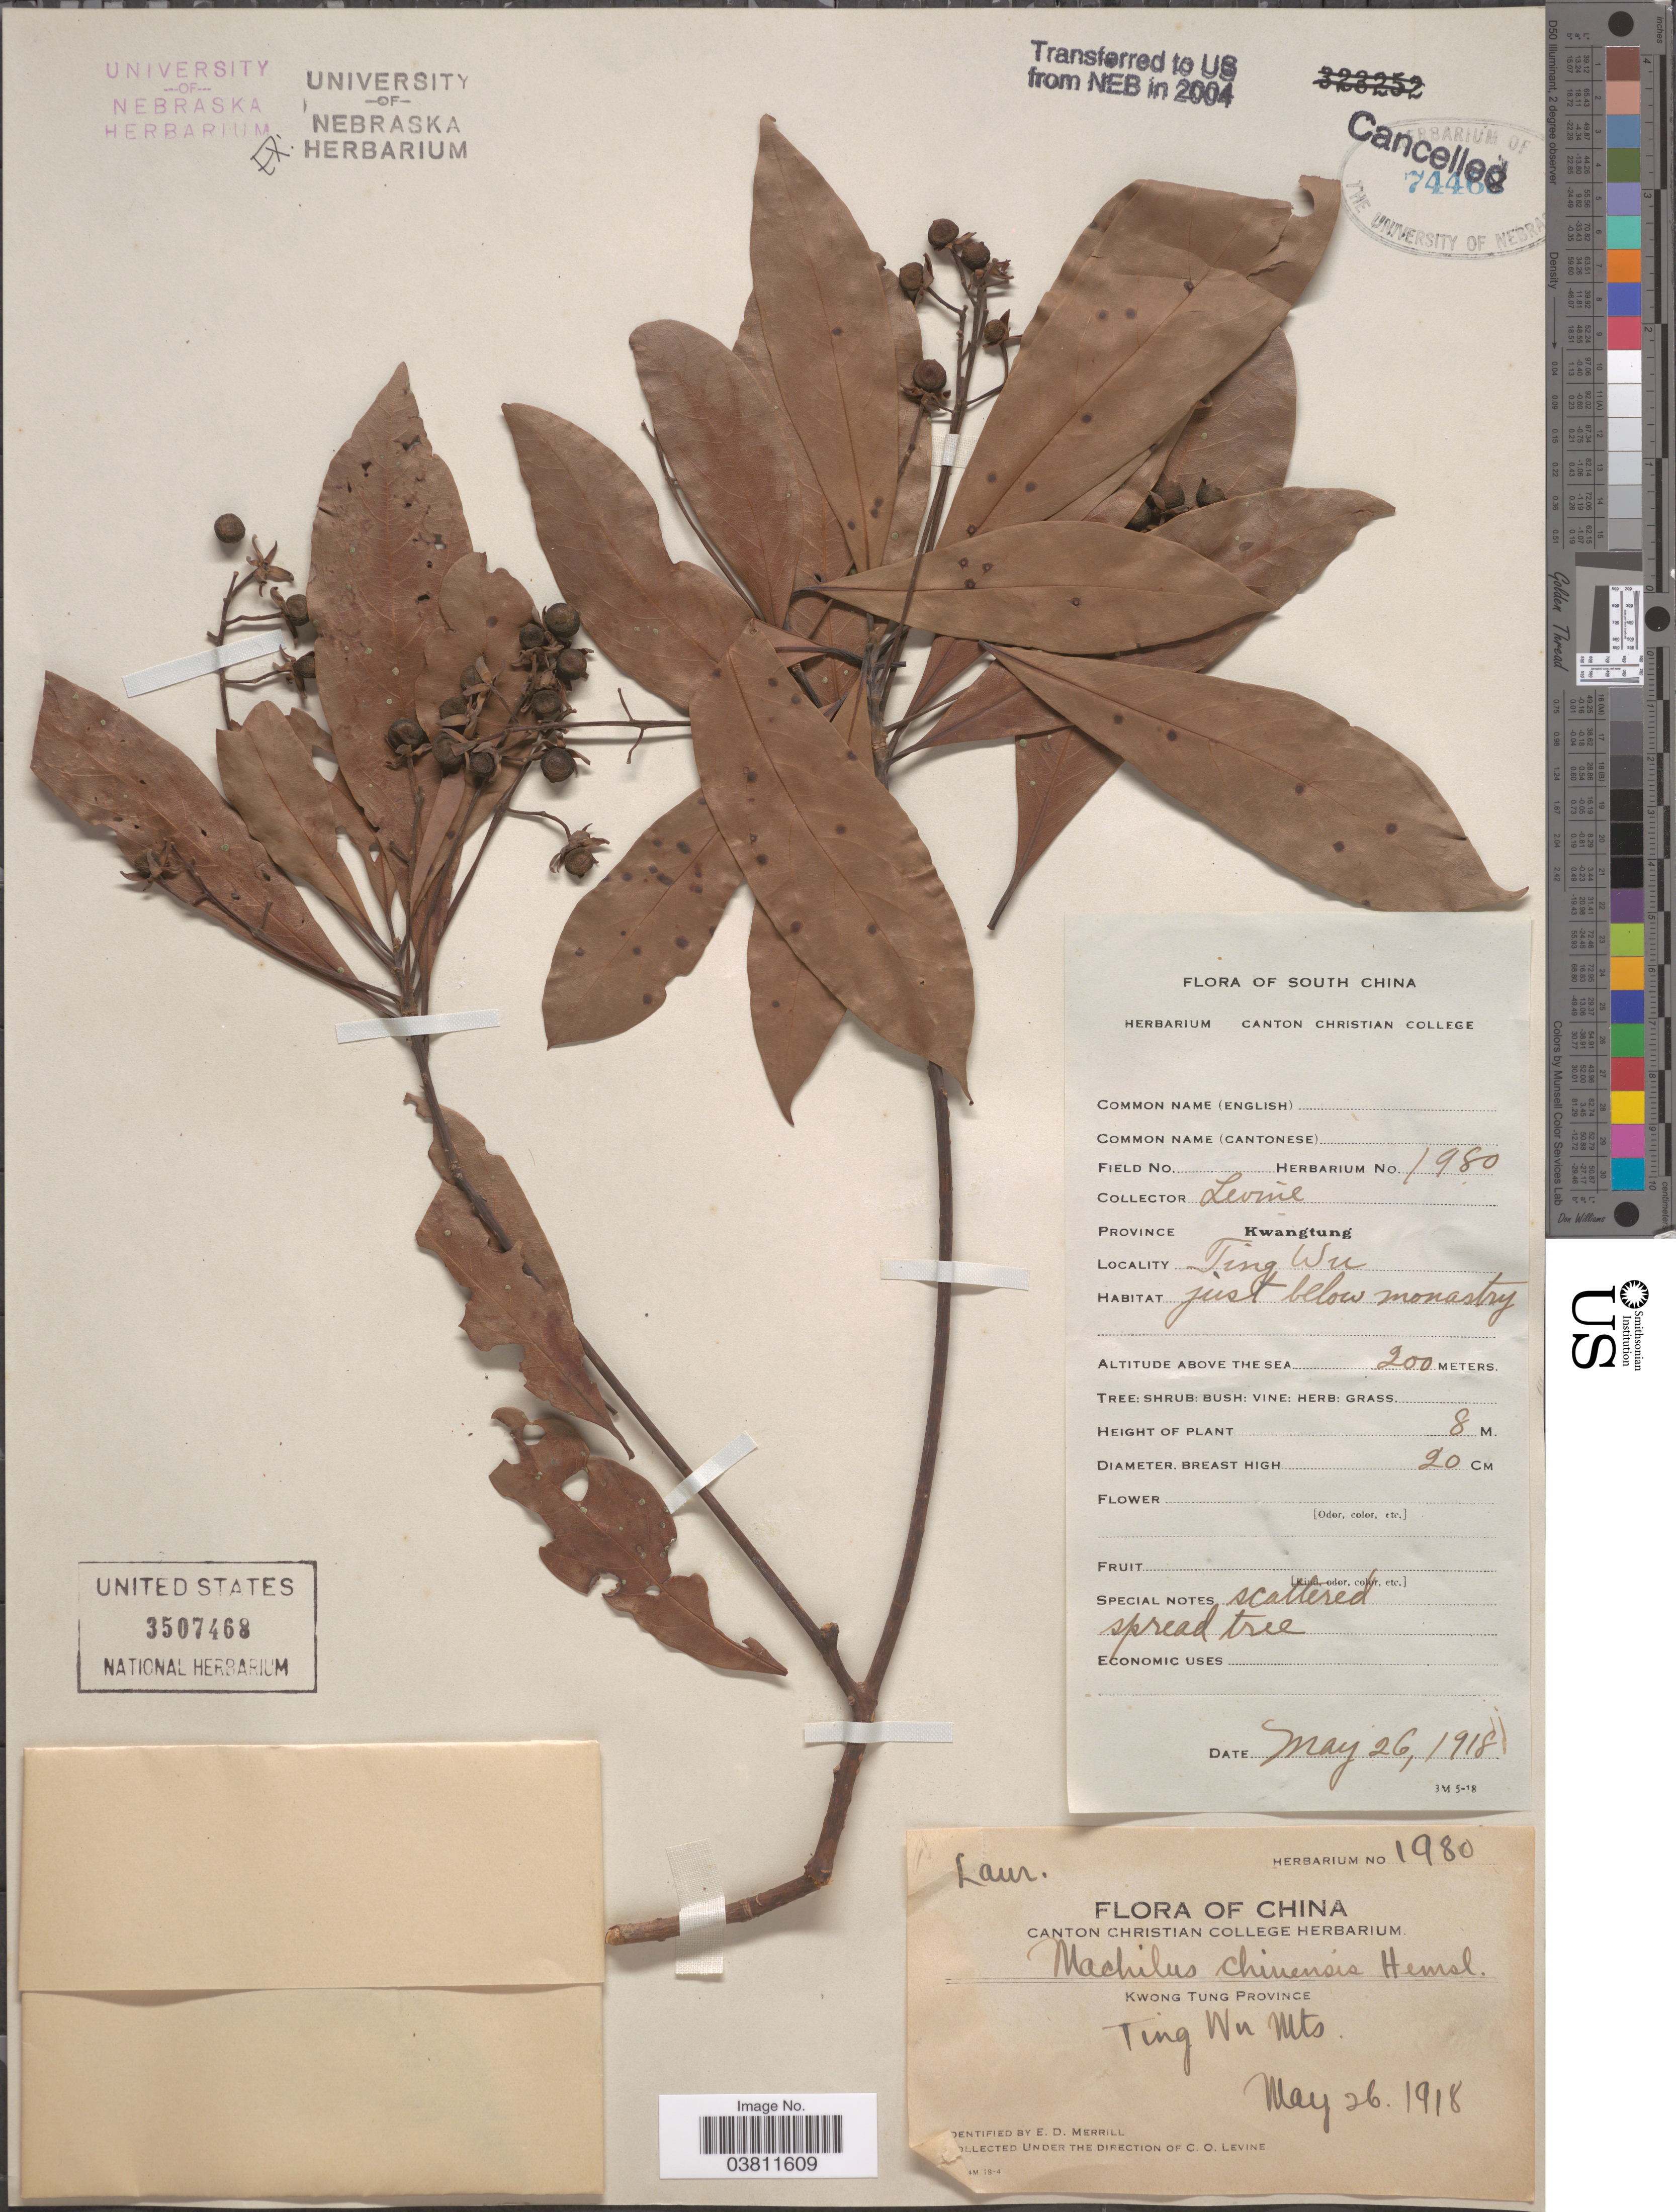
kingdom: Plantae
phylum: Tracheophyta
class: Magnoliopsida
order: Laurales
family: Lauraceae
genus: Machilus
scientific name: Machilus chinensis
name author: (Benth.) Hemsl.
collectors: -. Levine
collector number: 1980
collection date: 1918-05-26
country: China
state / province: Guangdong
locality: Province Kwangtung. Ting Wu. Just below monastry. Ting Wu Mts.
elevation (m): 200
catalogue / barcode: US 3507468